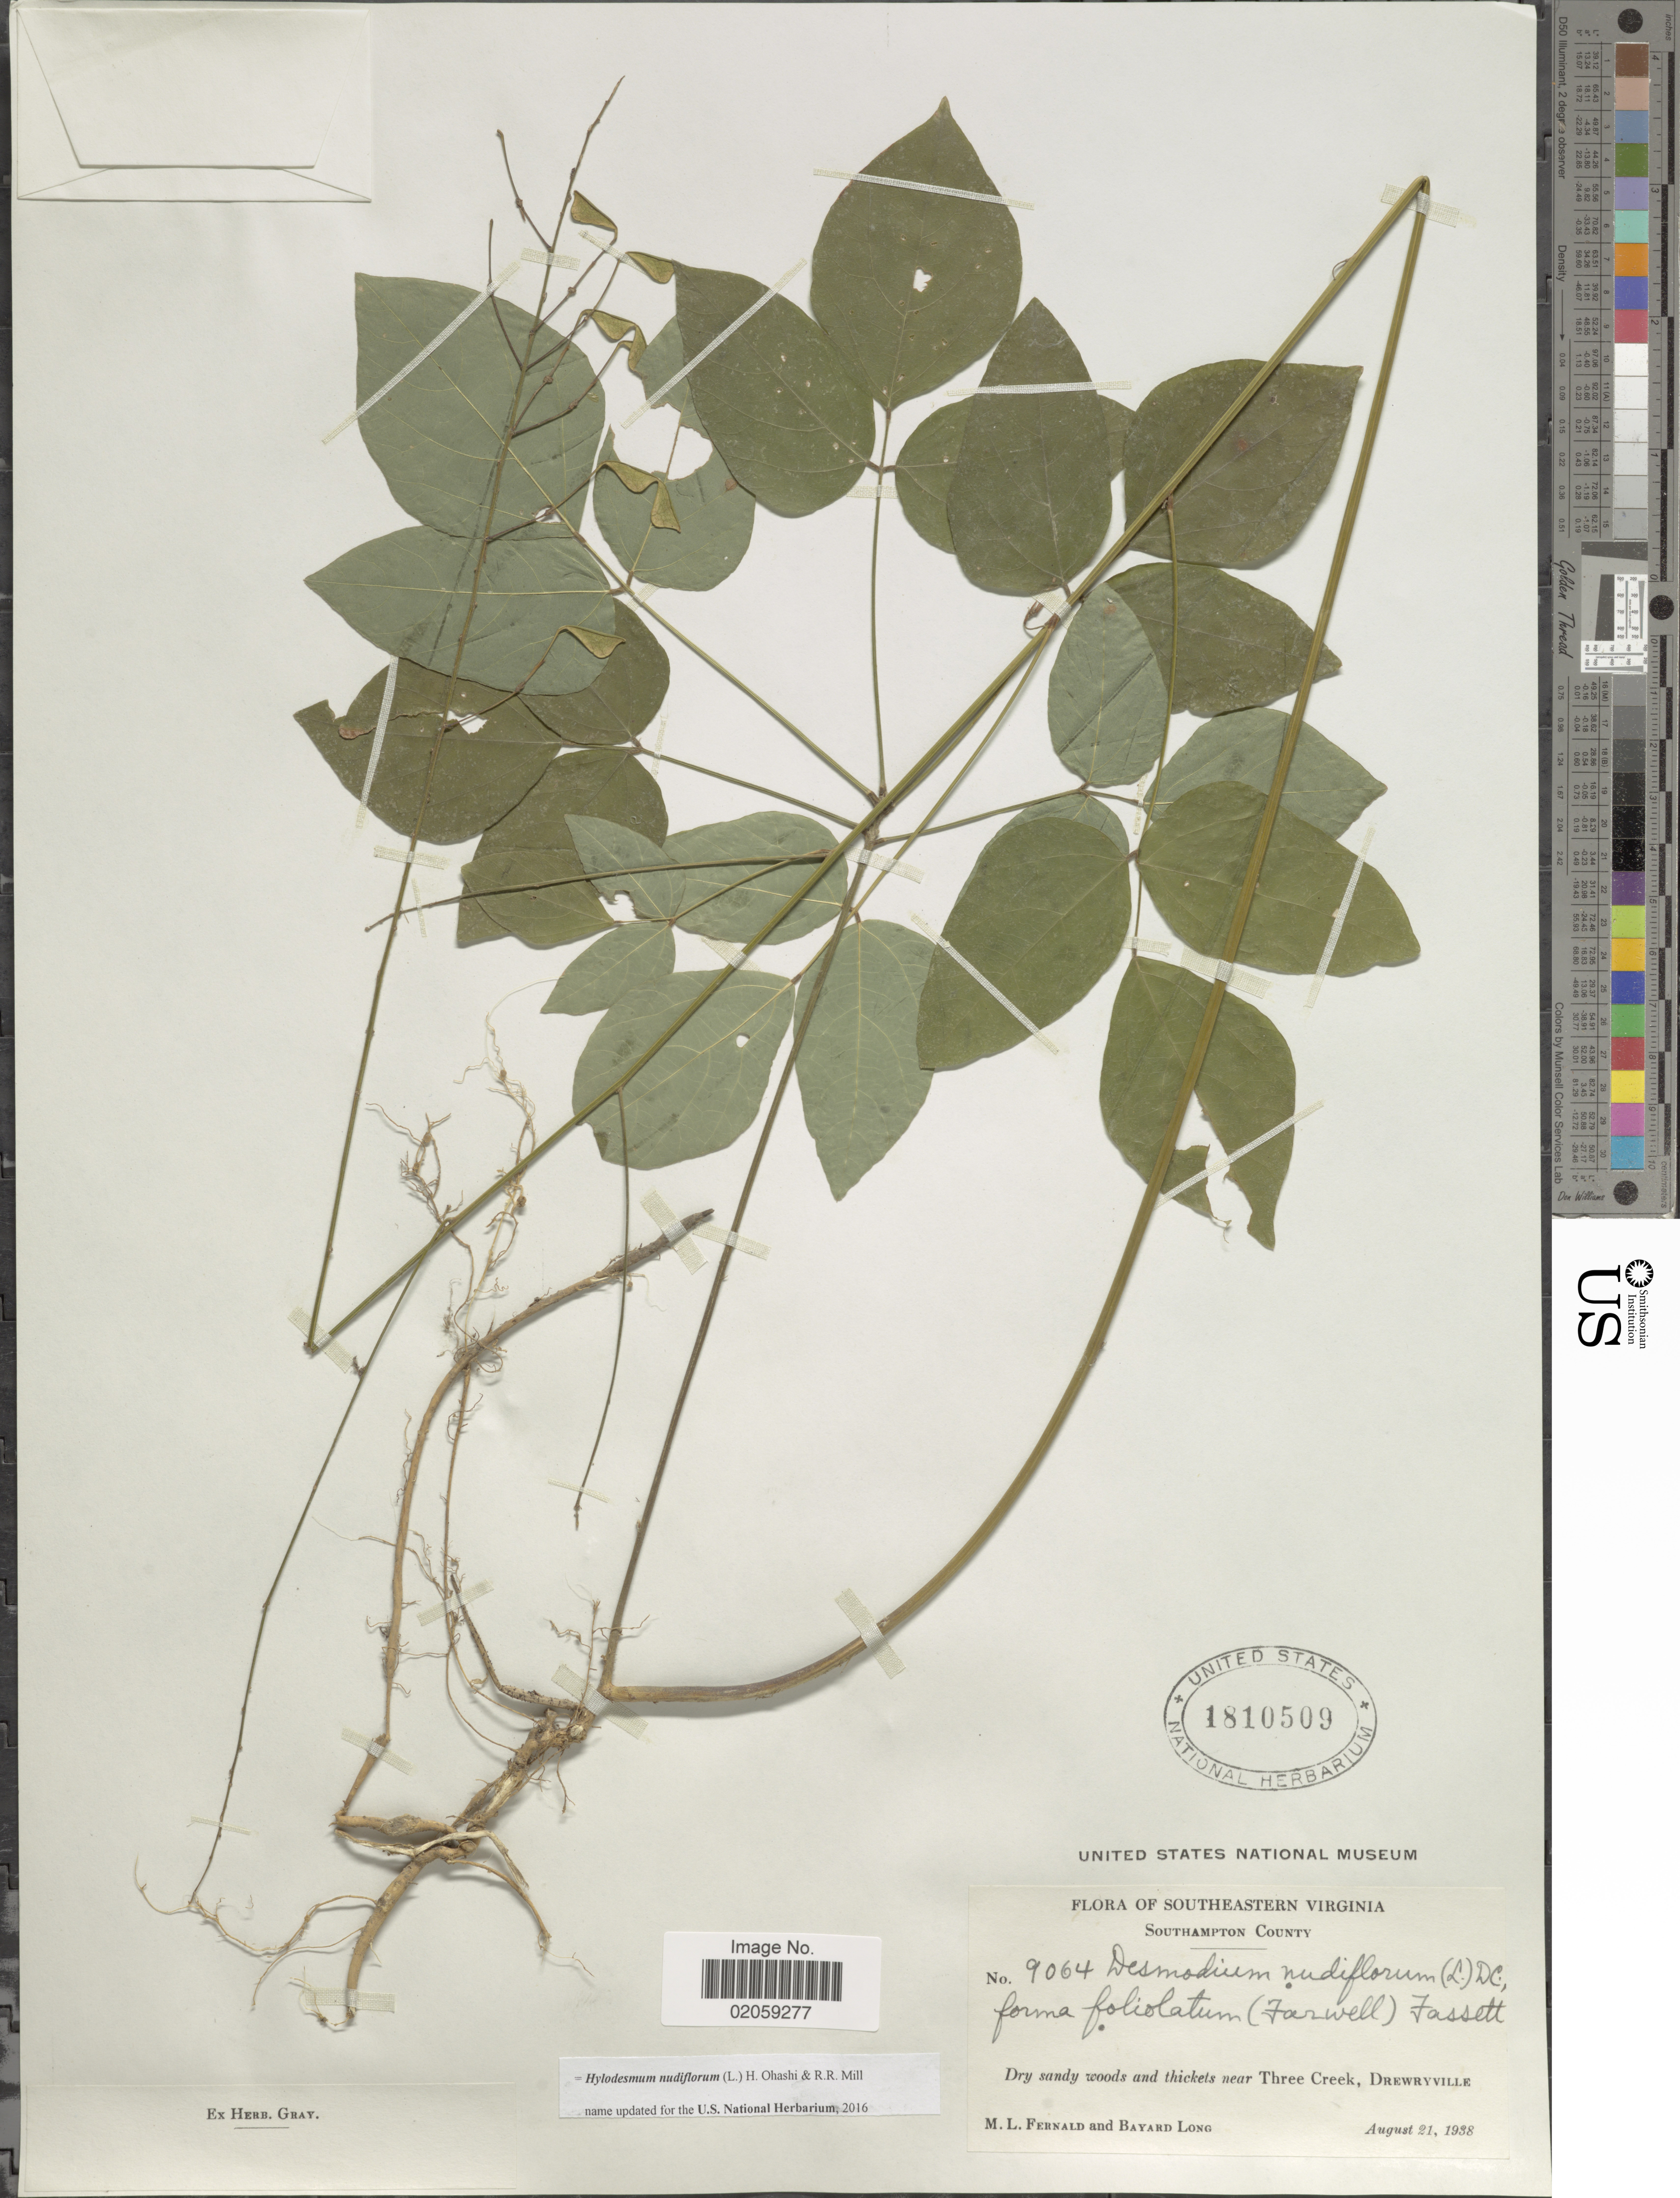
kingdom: Plantae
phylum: Tracheophyta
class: Magnoliopsida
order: Fabales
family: Fabaceae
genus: Hylodesmum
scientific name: Hylodesmum nudiflorum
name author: (L.) H. Ohashi & R.R. Mill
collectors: M. L. Fernald & B. Long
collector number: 9064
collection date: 1938-08-21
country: United States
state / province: Virginia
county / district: Southampton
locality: Southeastern Virginia, Southampton County, near Three Creek, Drewryville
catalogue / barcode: US 1810509